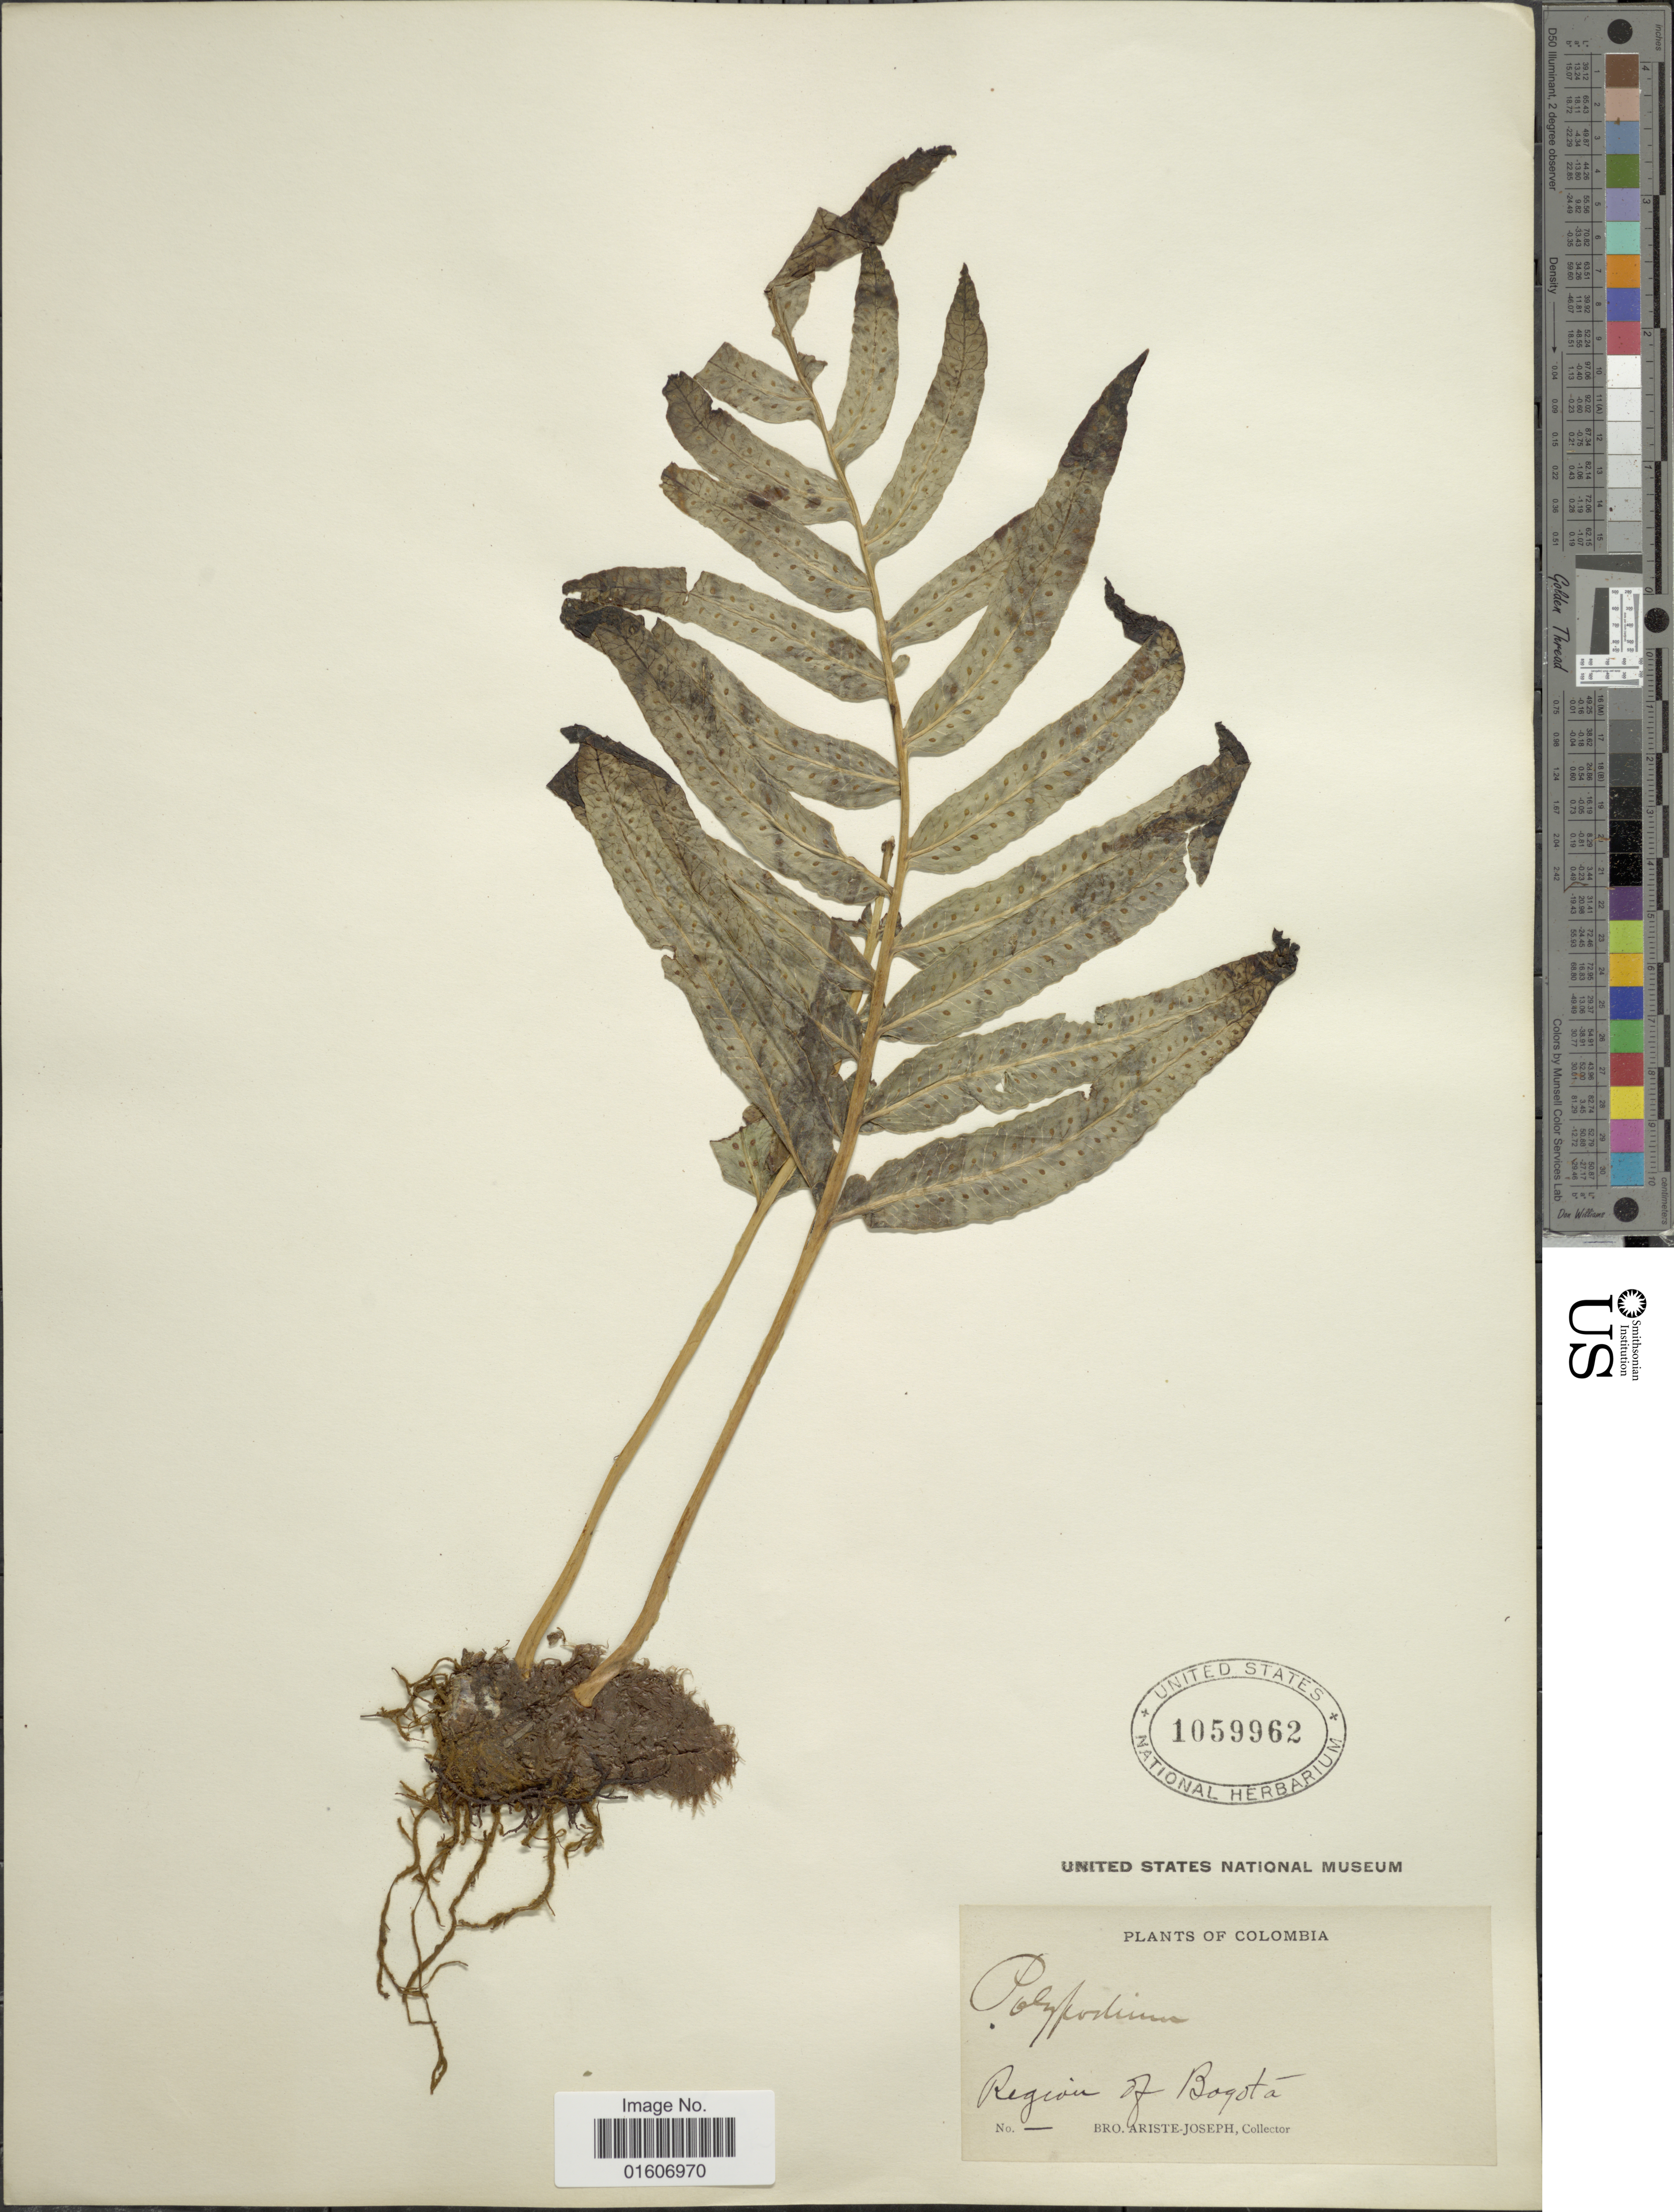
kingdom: Plantae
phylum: Tracheophyta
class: Polypodiopsida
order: Polypodiales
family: Polypodiaceae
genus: Serpocaulon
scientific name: Serpocaulon sessilifolium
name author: (Desv.) A.R. Sm.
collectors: Bro. Ariste-Joseph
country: Colombia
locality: Region of Bogotá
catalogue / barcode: US 1059962